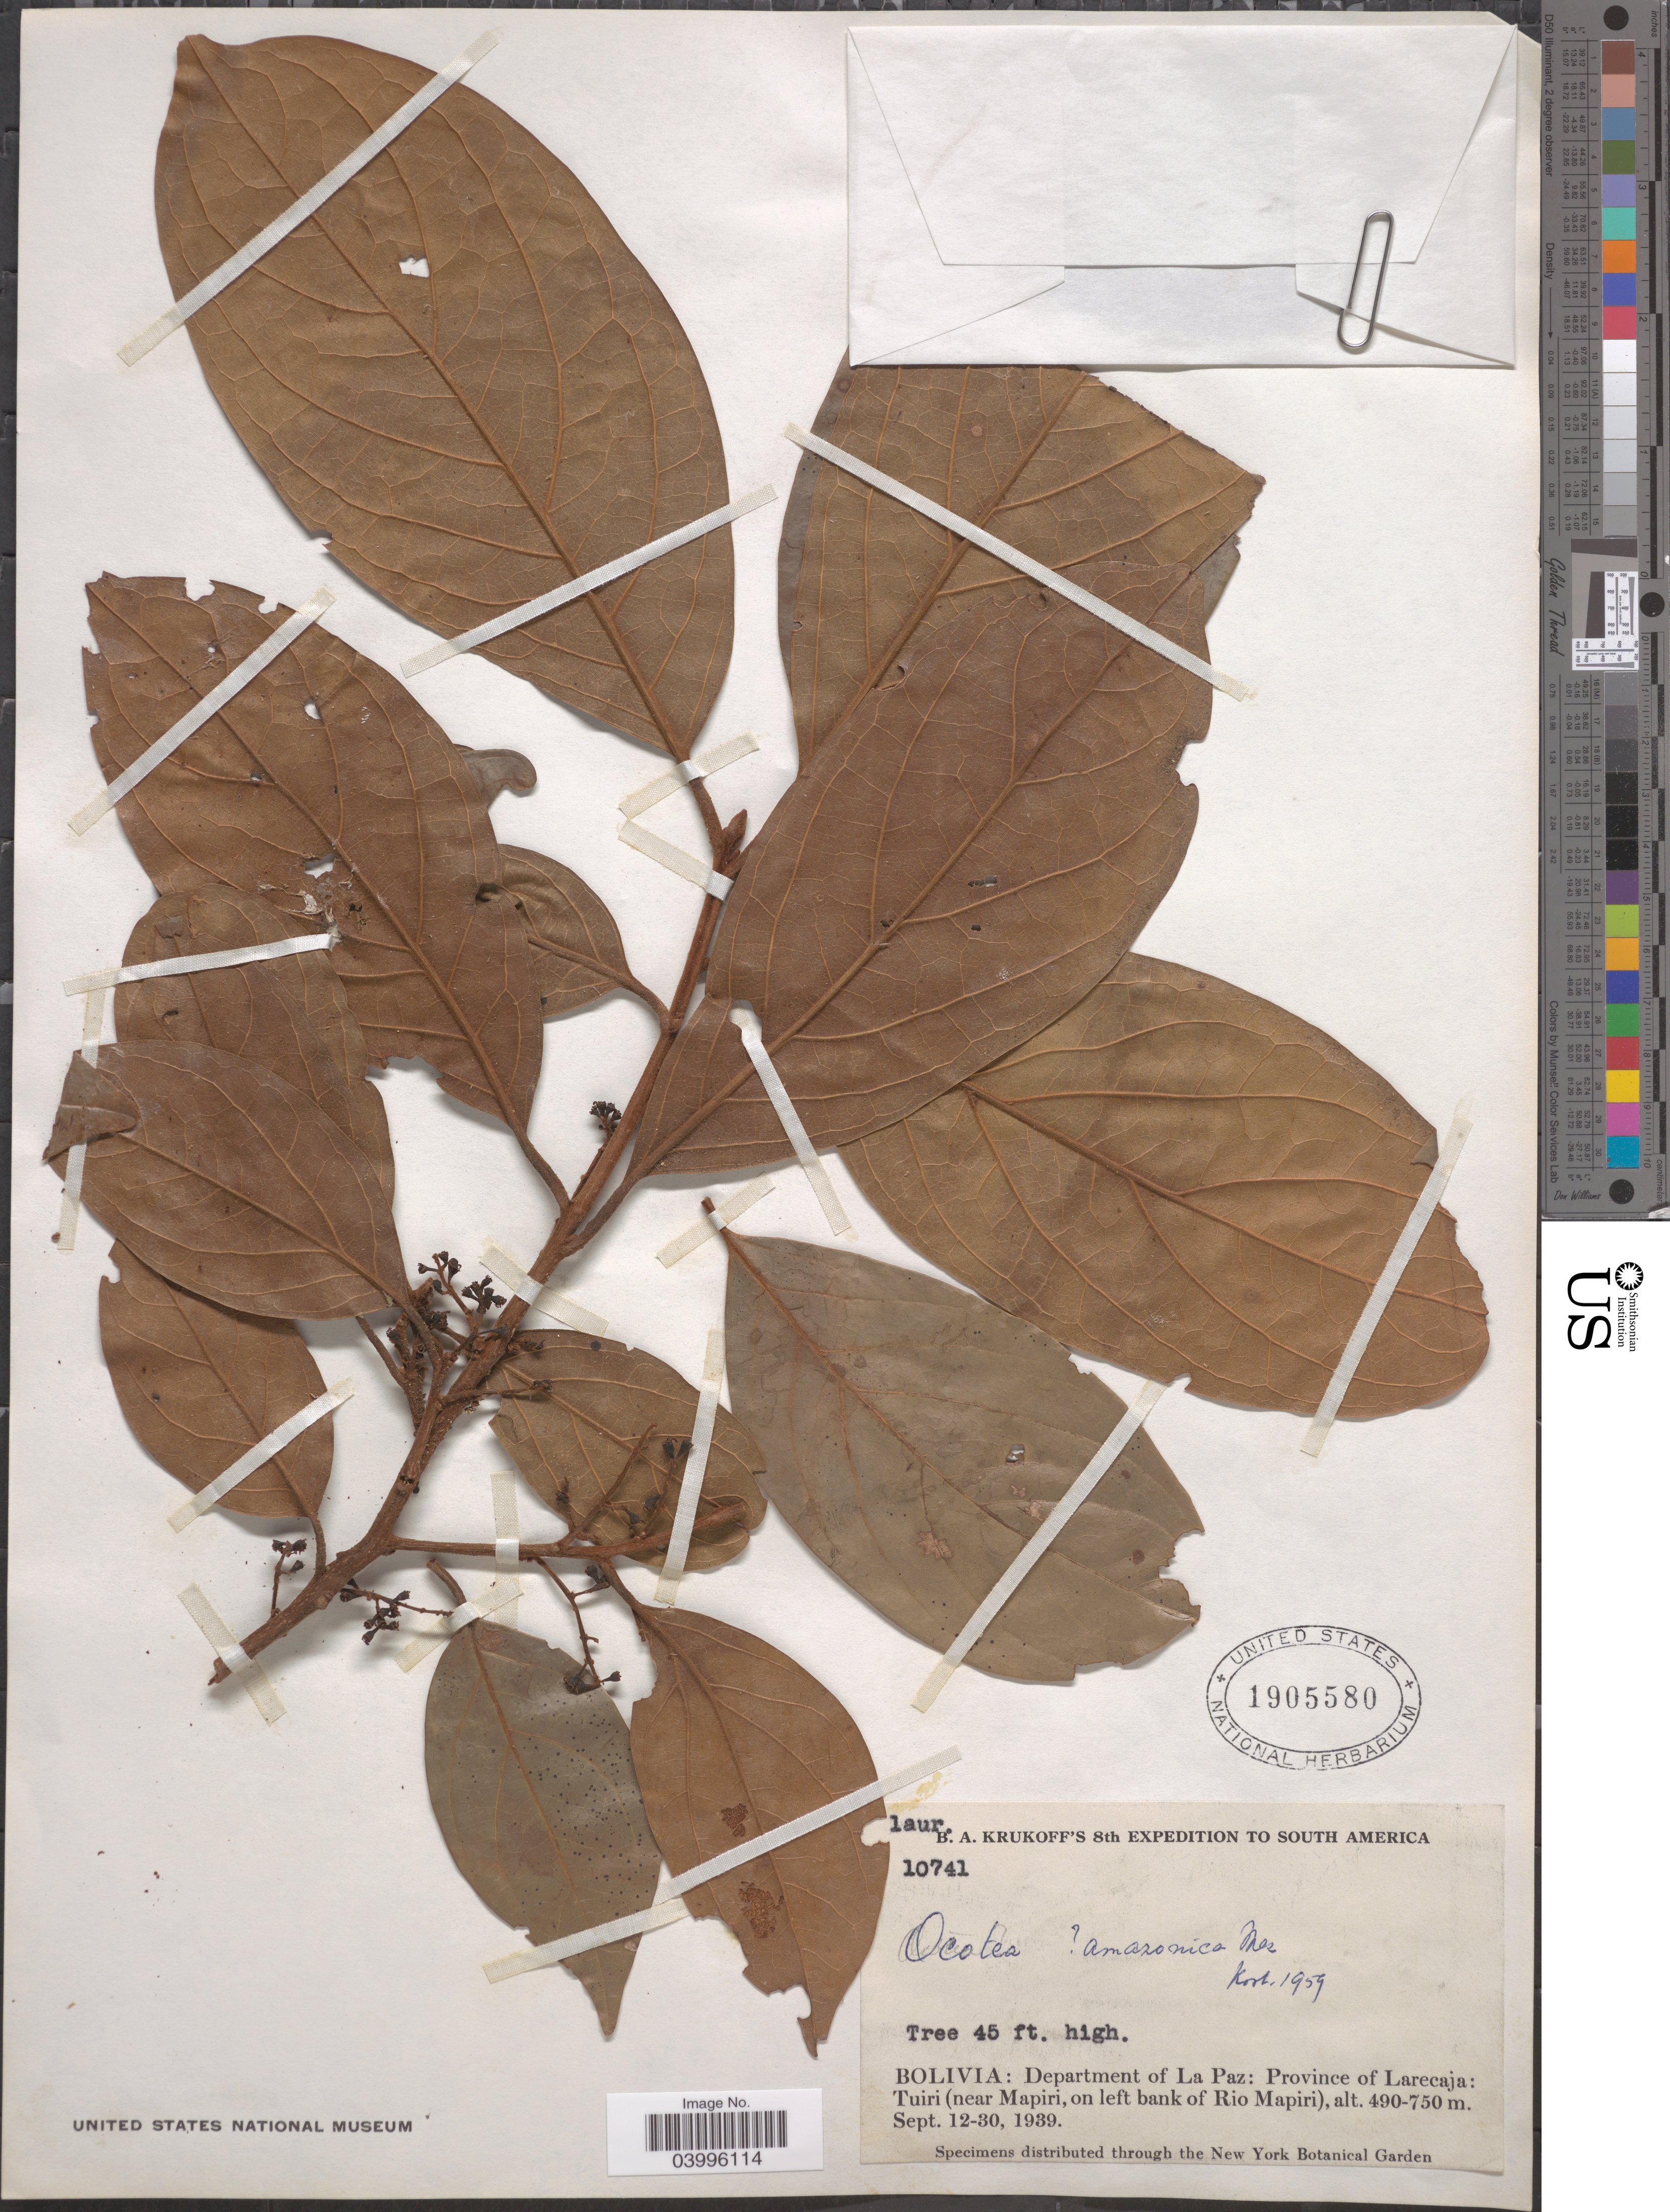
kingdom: Plantae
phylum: Tracheophyta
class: Magnoliopsida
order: Laurales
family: Lauraceae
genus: Ocotea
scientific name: Ocotea amazonica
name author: (Meisn.) Mez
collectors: B. A. Krukoff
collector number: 10741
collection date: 1939-09-12/1939-09-30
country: Bolivia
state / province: La Paz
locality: Department of La Paz: Province of Larecaja: Tuiri (near Mapiri, on left bank of Rio Mapiri).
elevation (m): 490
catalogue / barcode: US 1905580